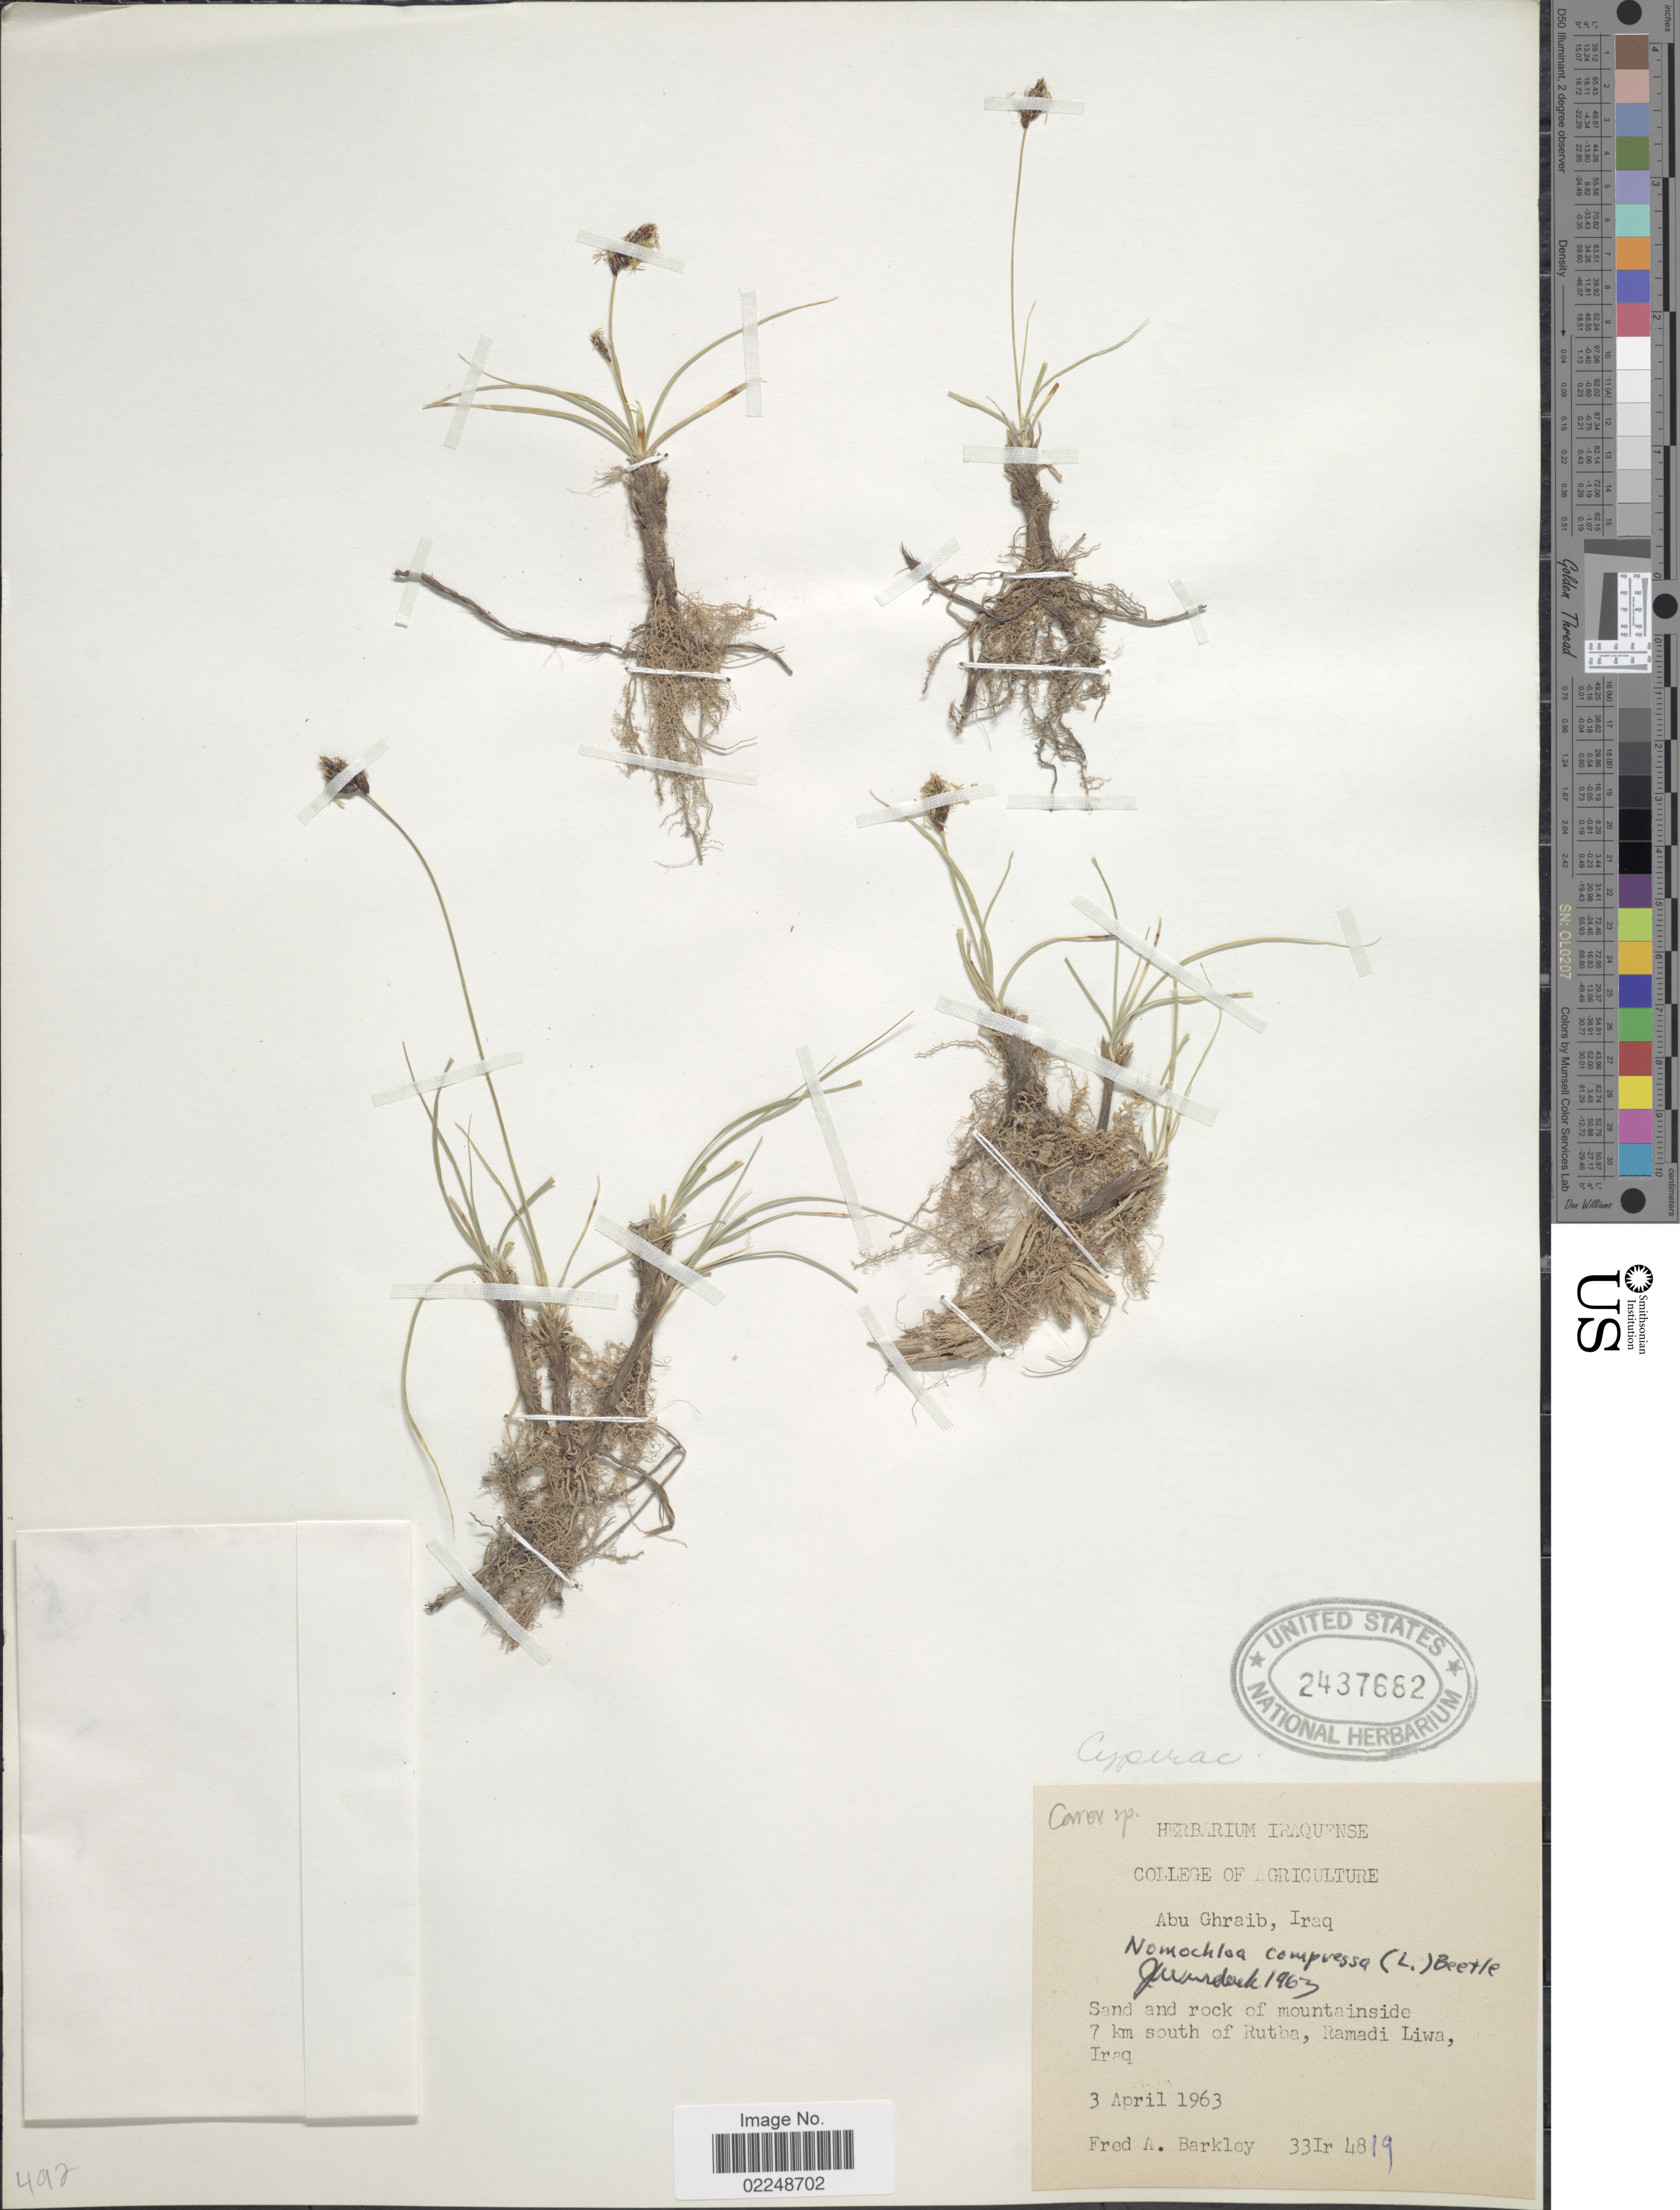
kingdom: Plantae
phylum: Tracheophyta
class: Liliopsida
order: Poales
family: Cyperaceae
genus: Blysmus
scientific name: Blysmus compressus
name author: (L.) Panzer ex Link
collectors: F. A. Barkley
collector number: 33Ir4819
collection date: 1963-04-03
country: Iraq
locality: Abu Ghraib, sand and rock of mountainside 7 km south of Rutba, Ramadi Liwa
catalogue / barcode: US 2437682